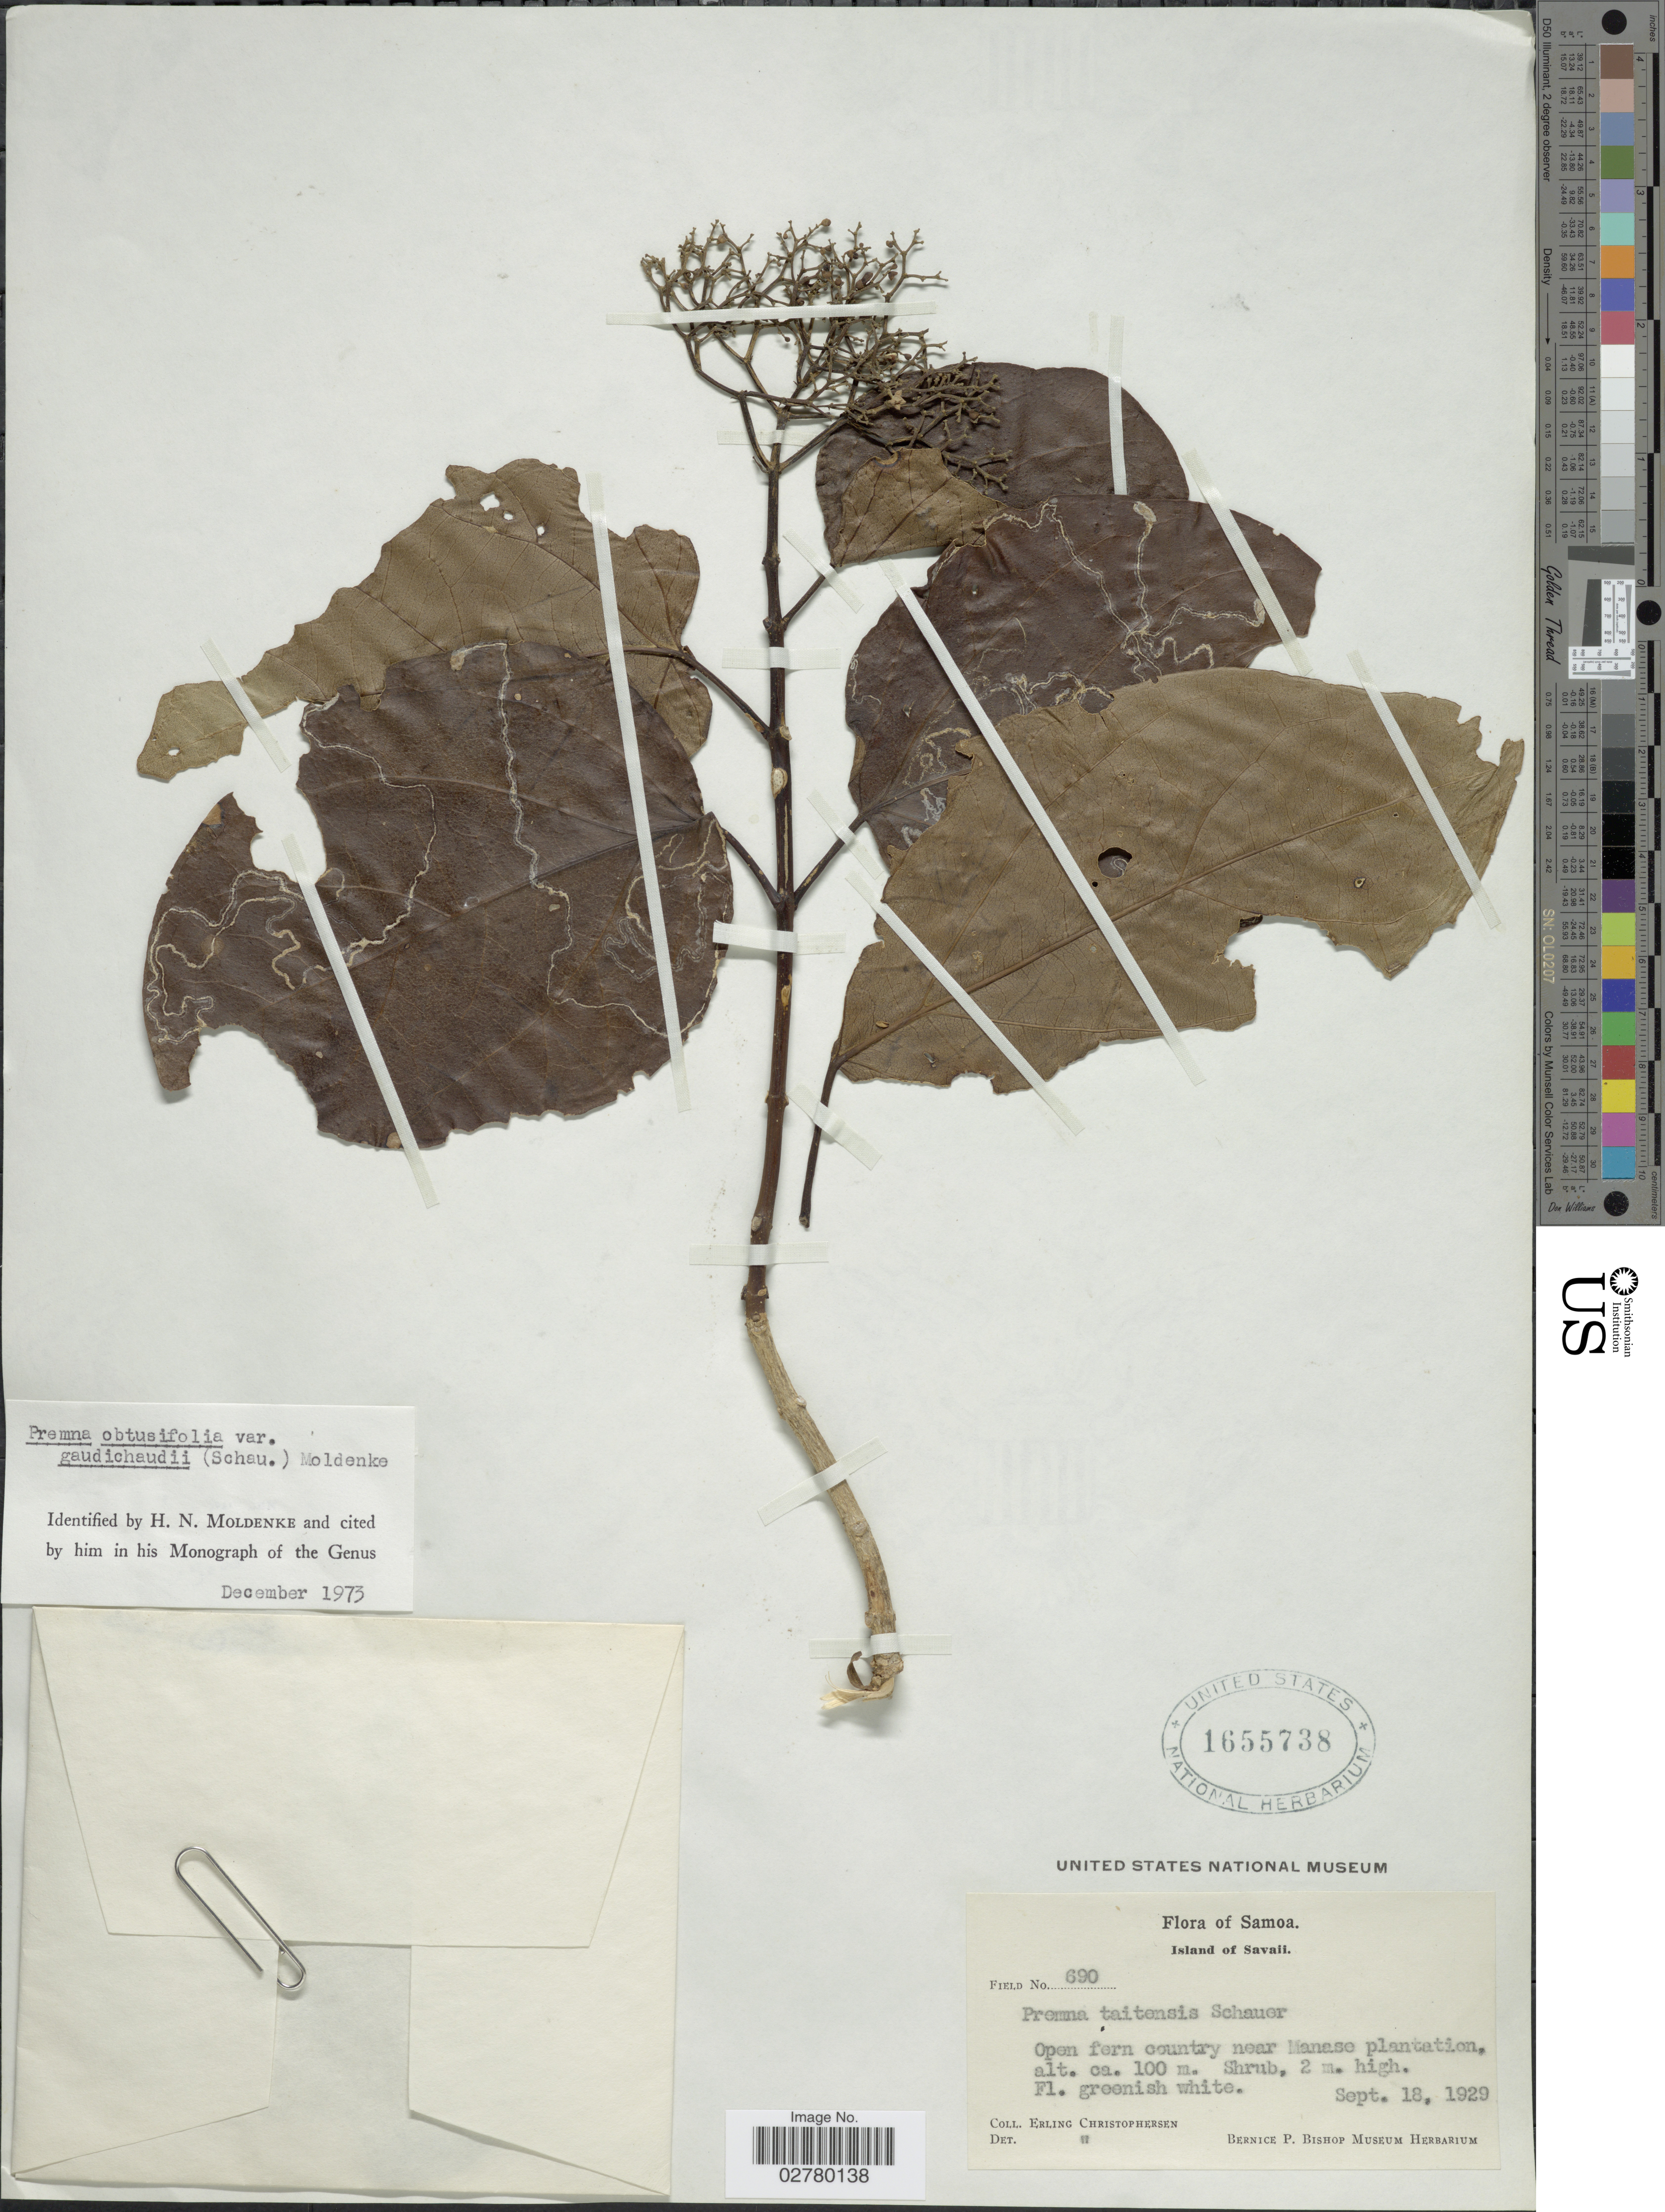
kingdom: Plantae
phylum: Tracheophyta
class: Magnoliopsida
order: Lamiales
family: Lamiaceae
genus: Premna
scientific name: Premna obtusifolia var. gaudichaudii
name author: (Schauer) Moldenke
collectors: E. Christophersen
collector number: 690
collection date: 1929-09-18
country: Samoa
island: Savai'i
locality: Samoa. Island of Savaii. Open fern country near Manase plantation.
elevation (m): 100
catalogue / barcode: US 1655738